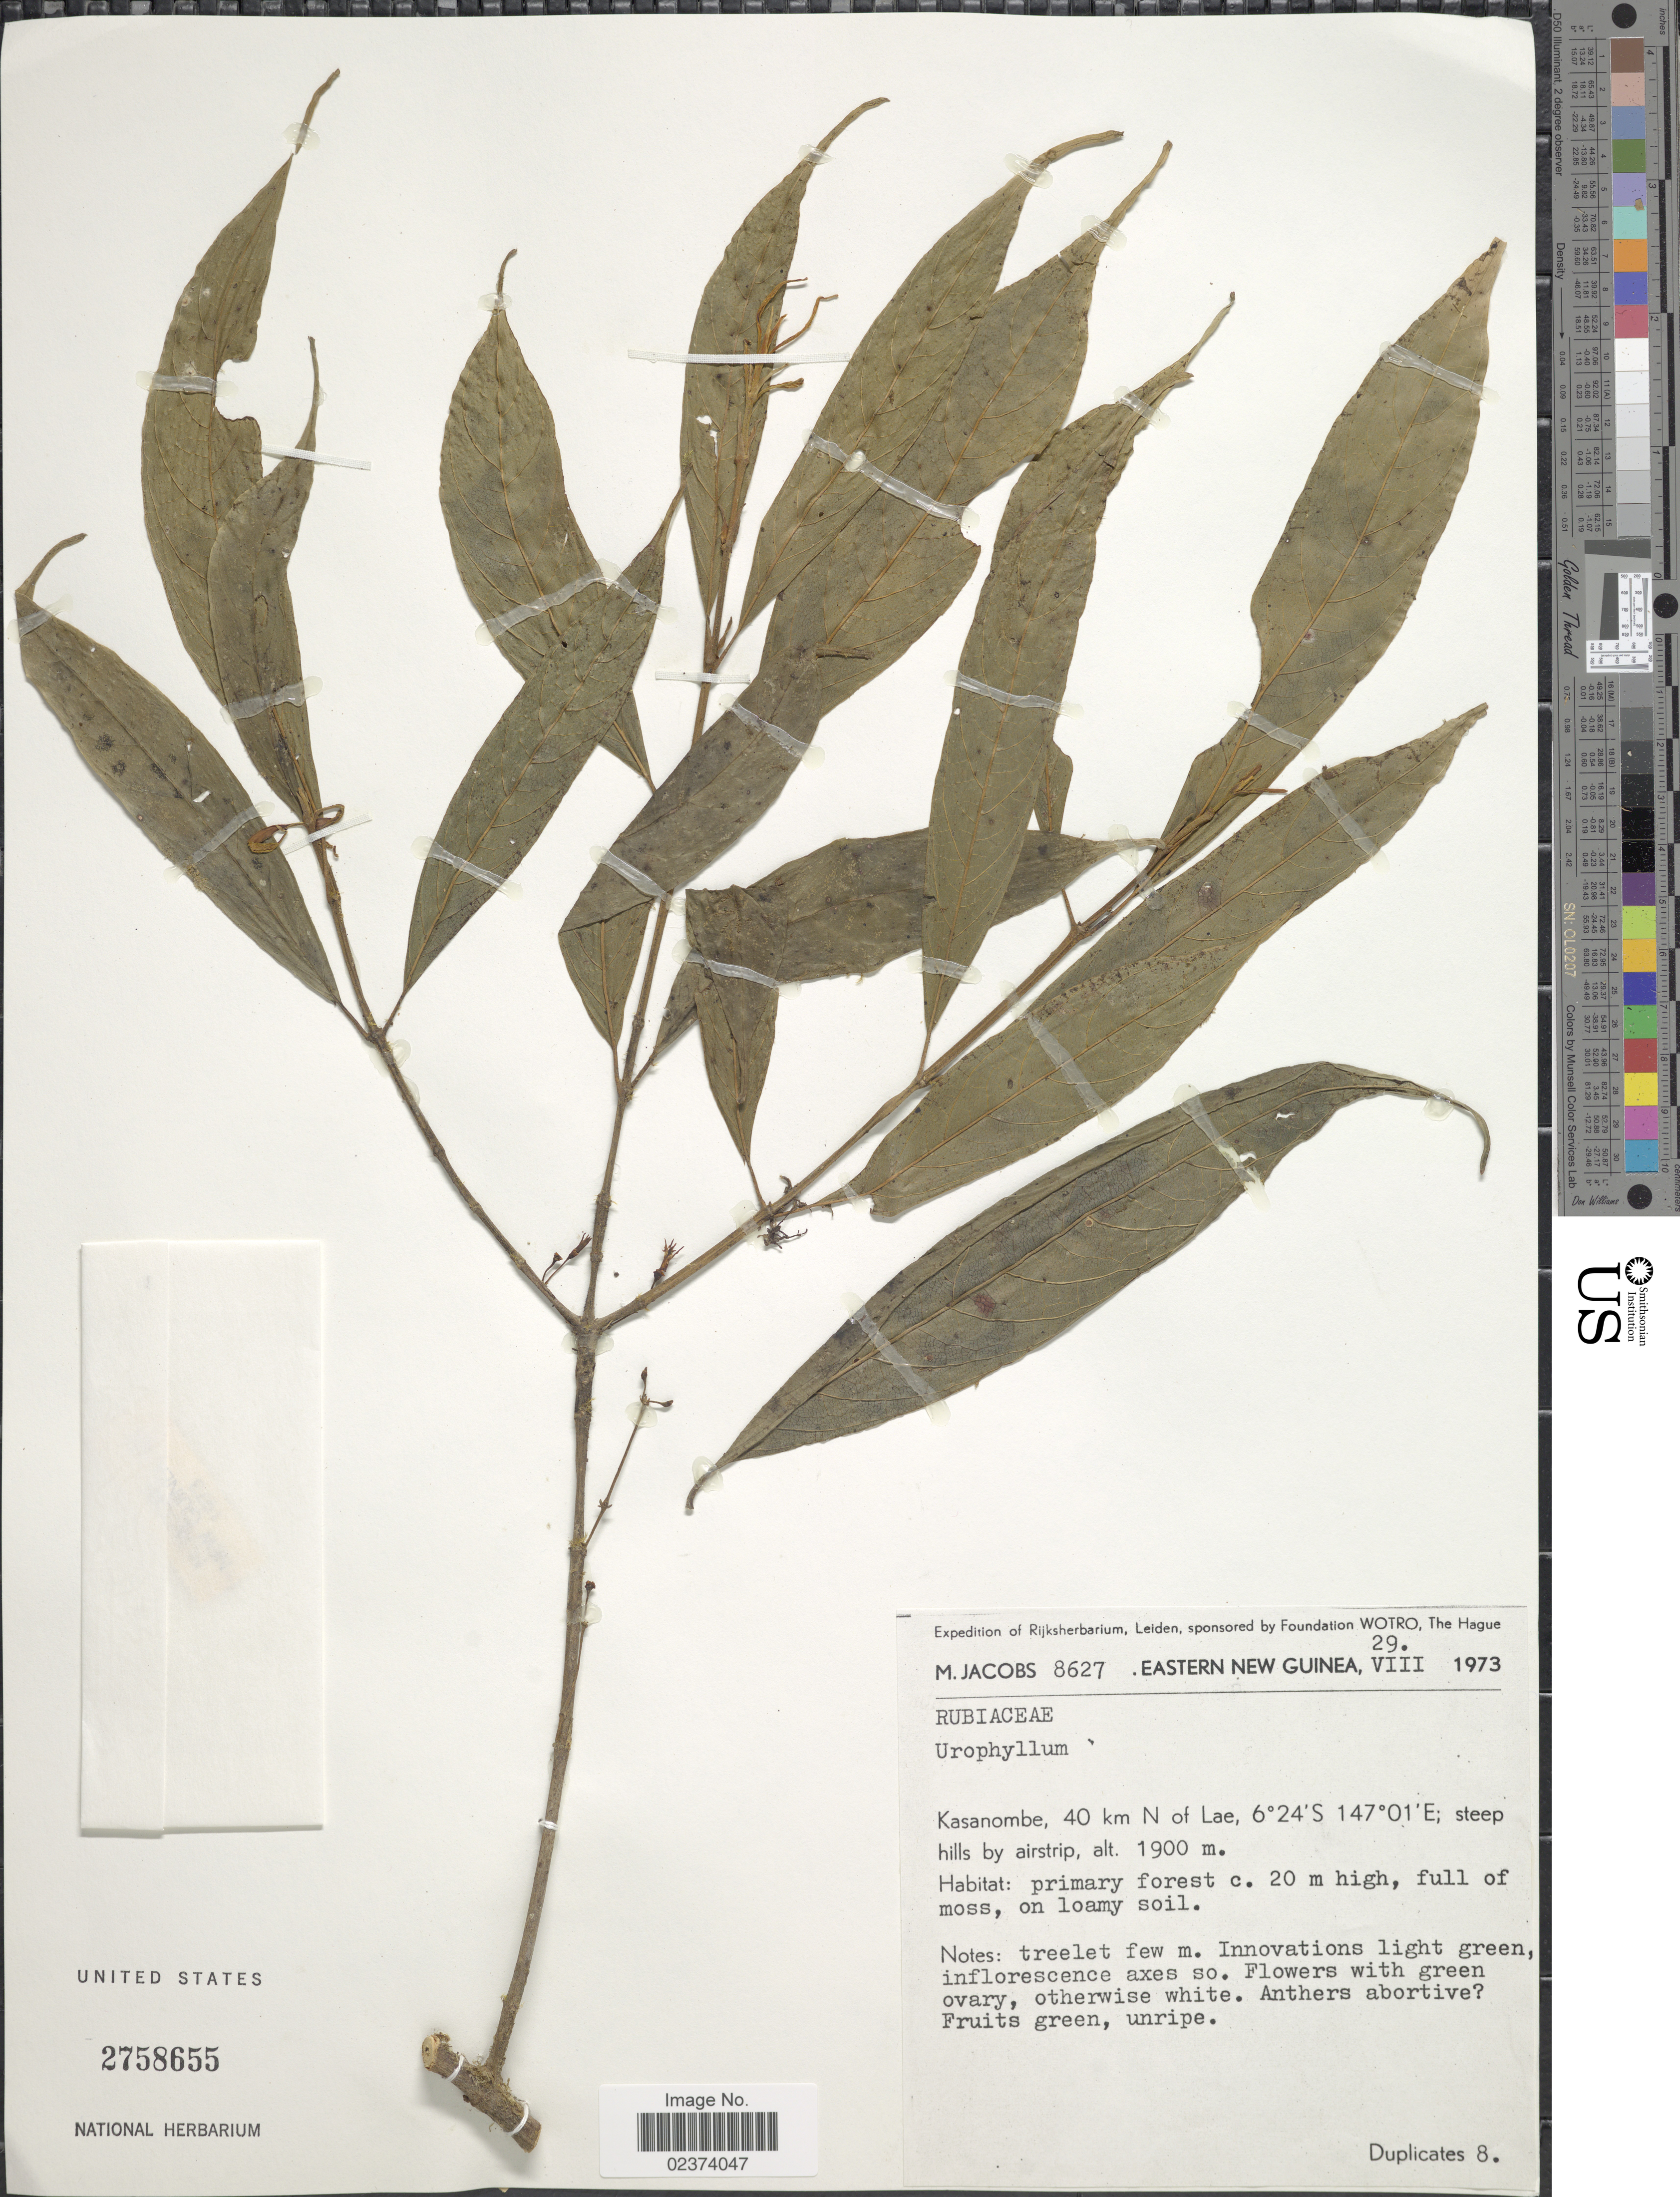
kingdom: Plantae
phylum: Tracheophyta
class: Magnoliopsida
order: Gentianales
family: Rubiaceae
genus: Urophyllum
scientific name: Urophyllum sp.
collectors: M. Jacobs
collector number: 8627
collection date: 1973-08-29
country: Papua New Guinea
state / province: Morobe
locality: Eastern New Guinea, Kasanombe, 40 km N of Lae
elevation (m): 1900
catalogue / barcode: US 2758655